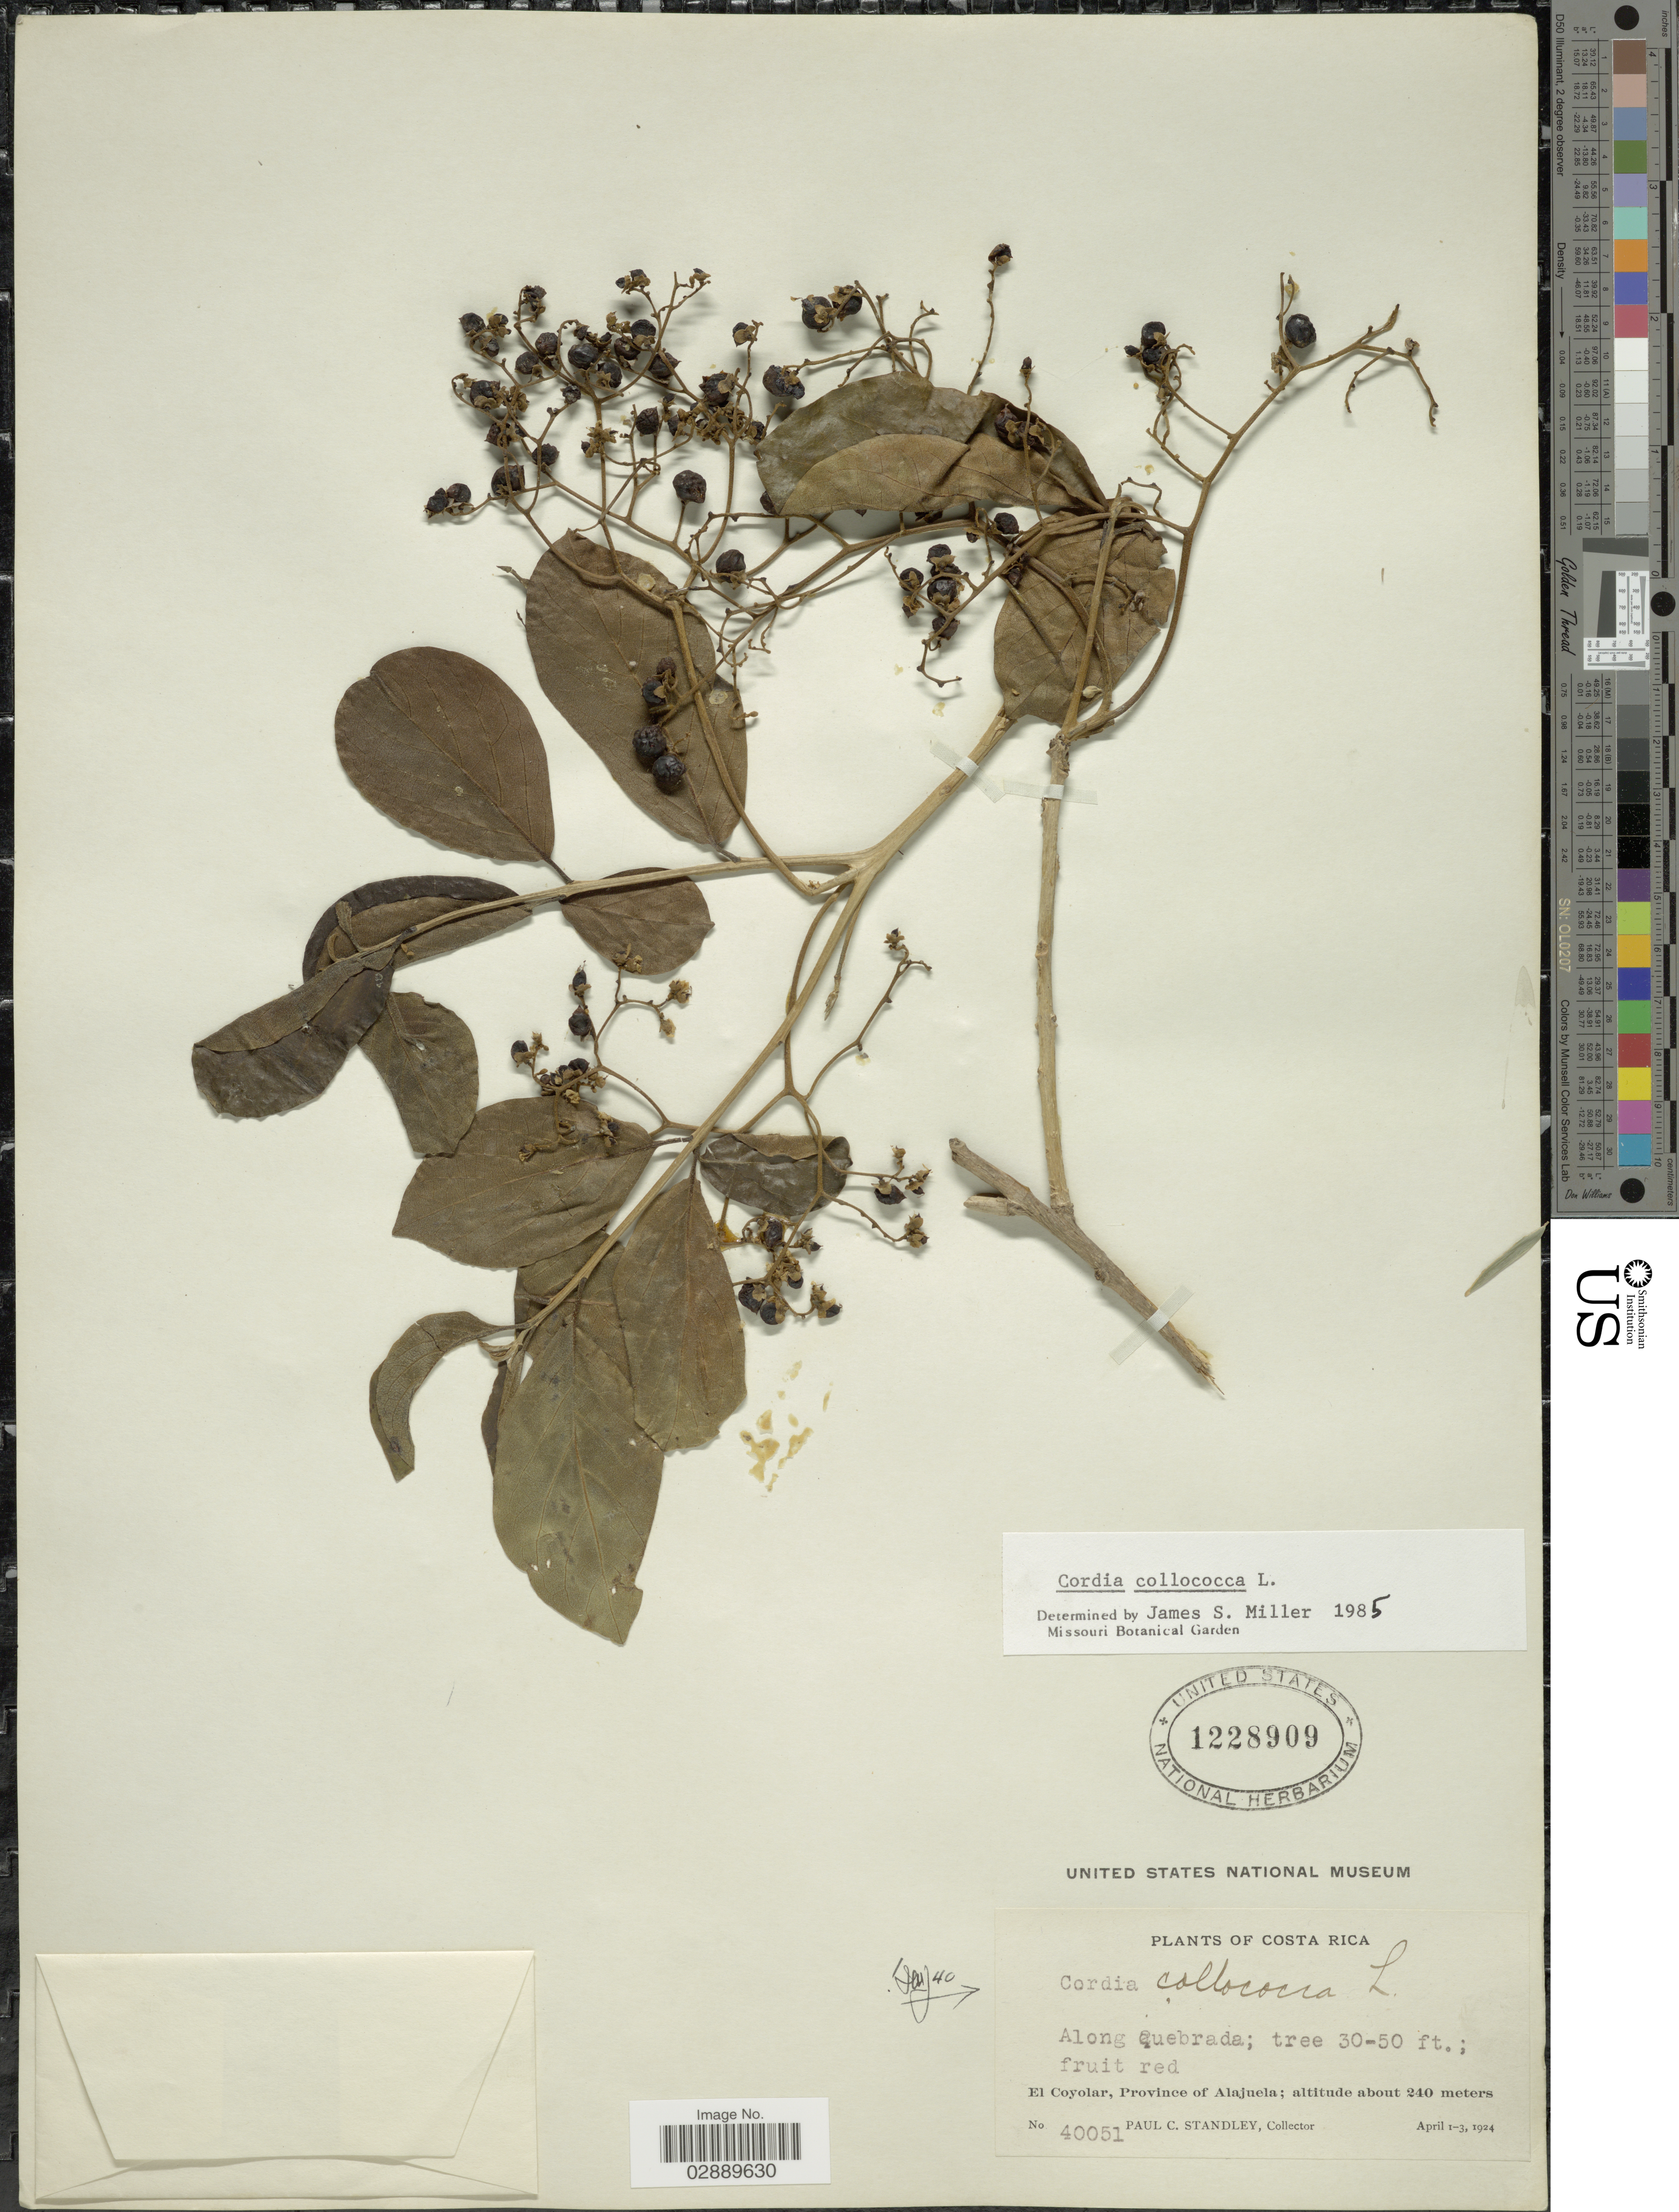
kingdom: Plantae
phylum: Tracheophyta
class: Magnoliopsida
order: Boraginales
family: Cordiaceae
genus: Cordia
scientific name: Cordia collococca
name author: L.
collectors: P. C. Standley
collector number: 40051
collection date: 1924-04-01/1924-04-03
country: Costa Rica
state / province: Alajuela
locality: El Coyolar.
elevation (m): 240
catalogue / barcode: US 1228909